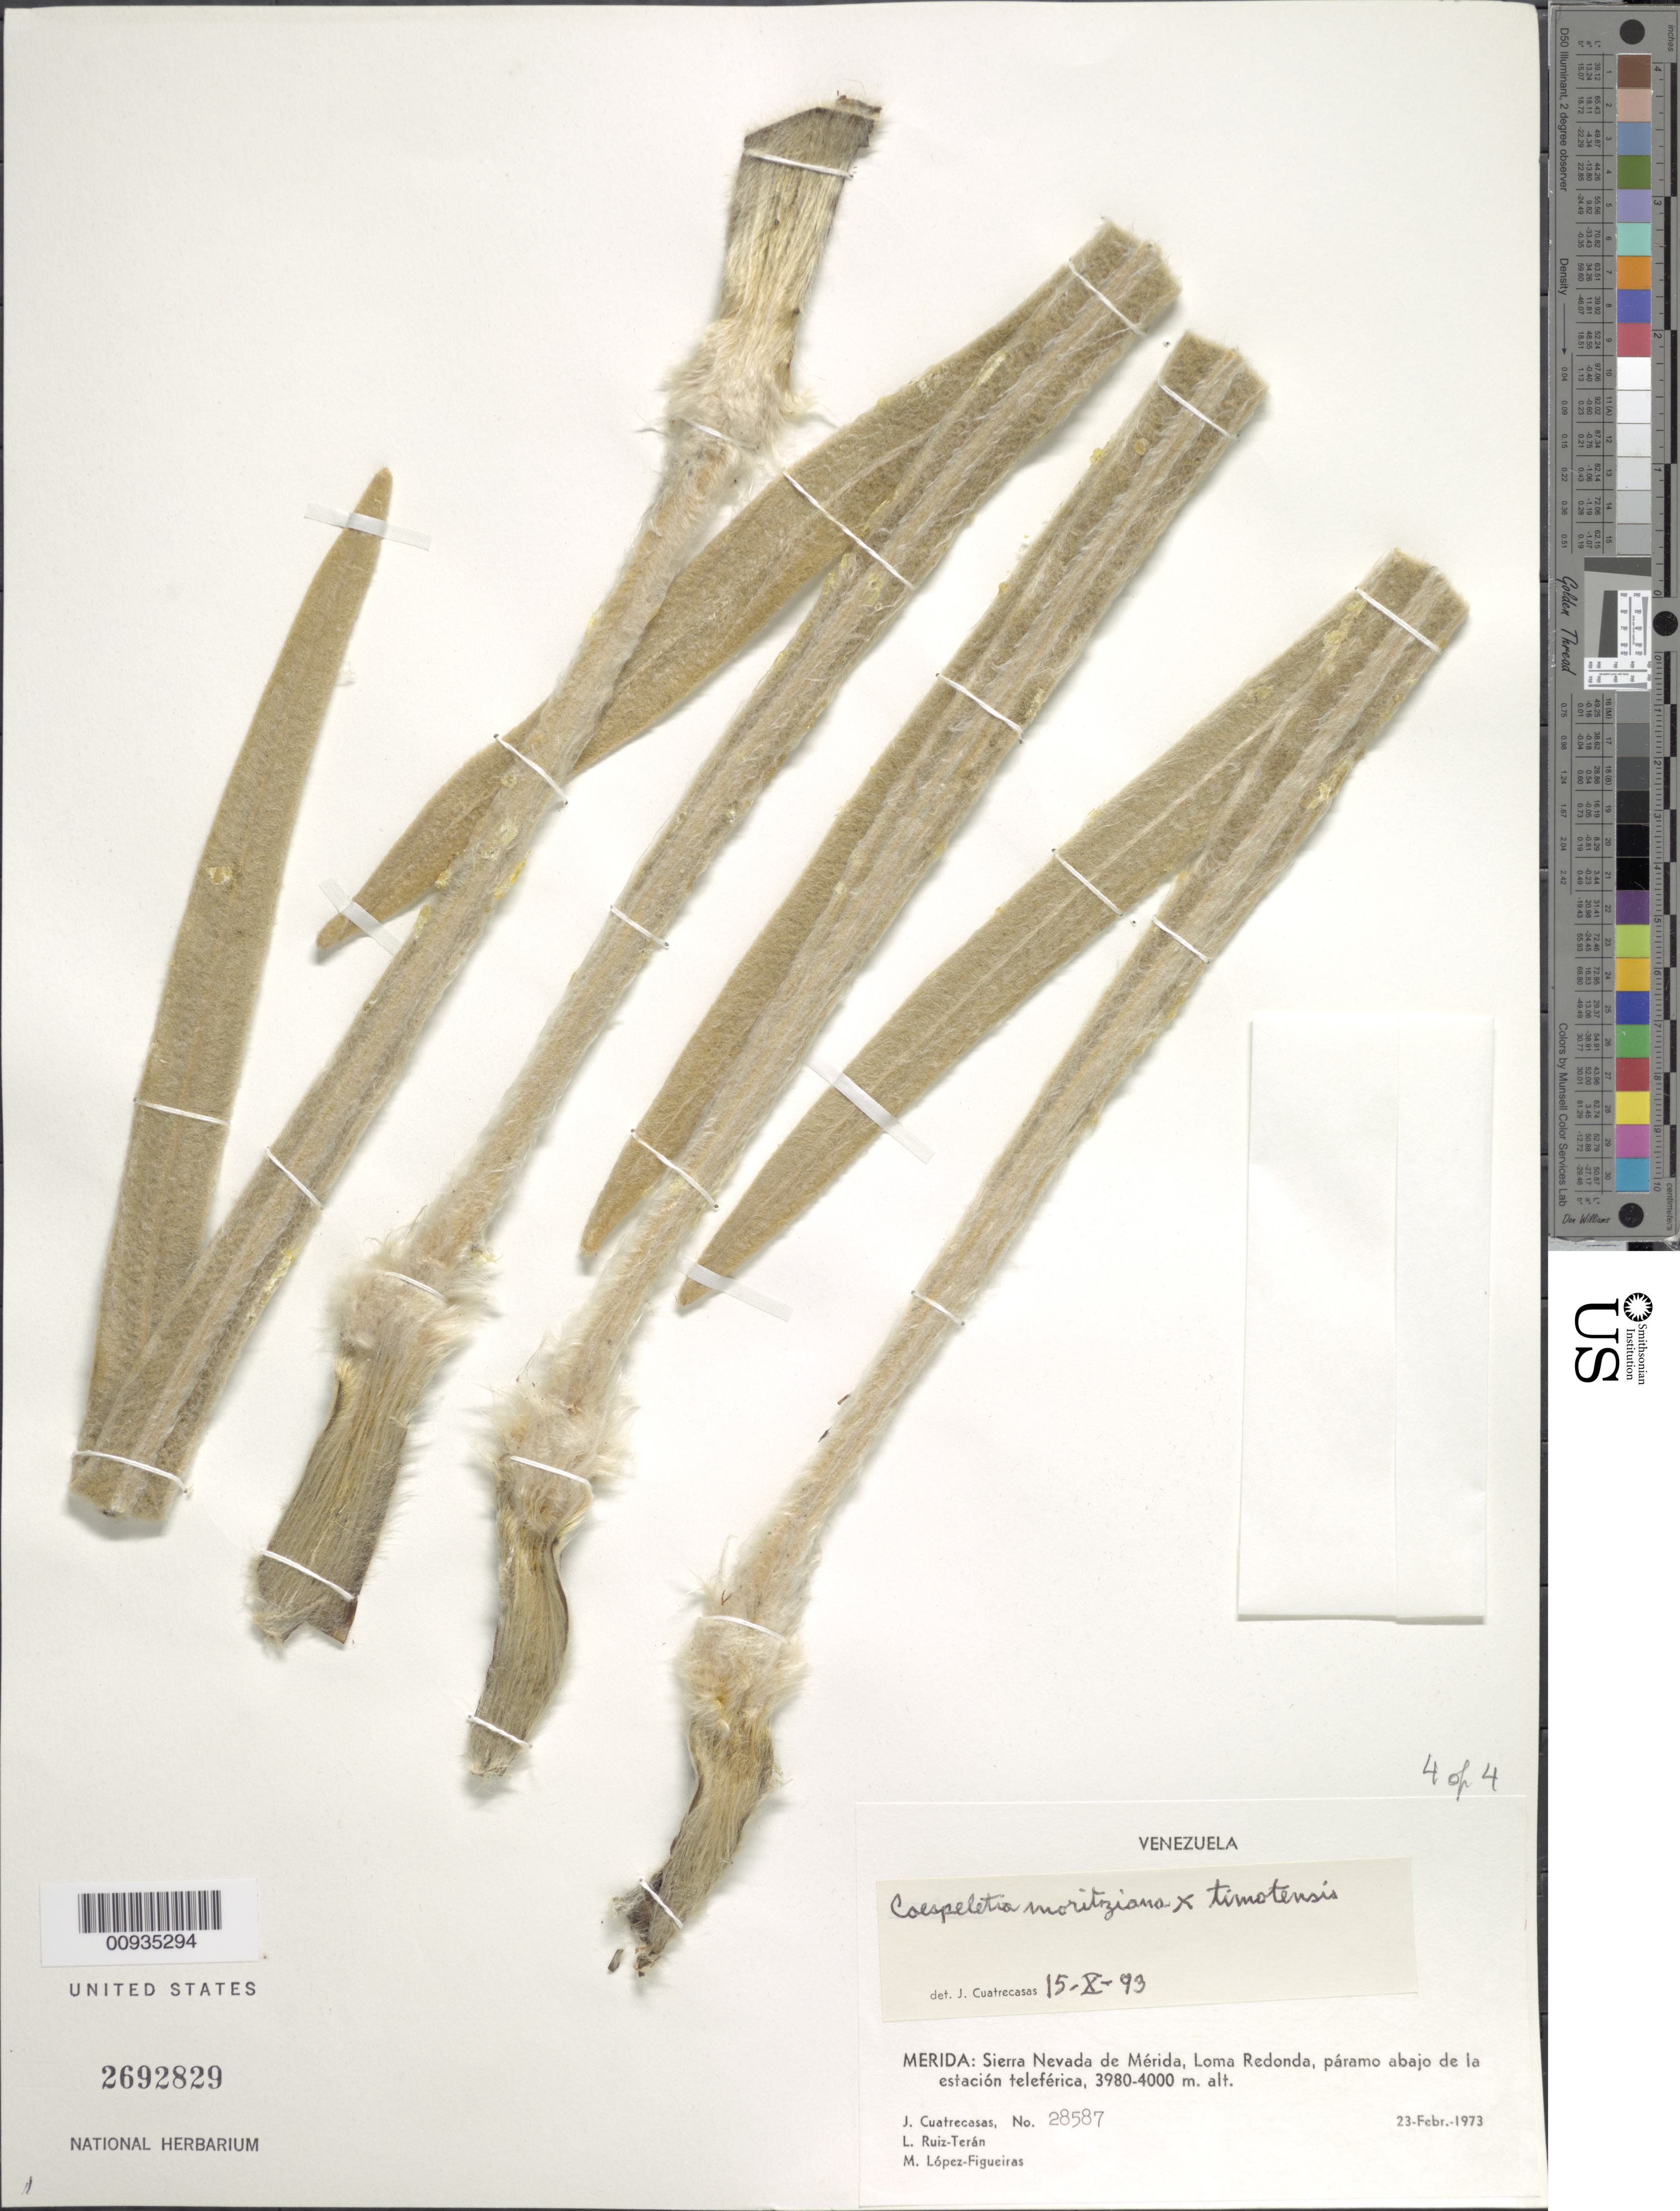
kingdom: Plantae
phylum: Tracheophyta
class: Magnoliopsida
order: Asterales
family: Asteraceae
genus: Coespeletia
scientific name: Coespeletia moritziana x C. timotensis (Cuatrec.) Cuatrec.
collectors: J. Cuatrecasas, L. E. Ruíz-Terán & M. López Figueiras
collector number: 28587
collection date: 1973-02-23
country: Venezuela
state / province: Mérida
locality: Sierra Nevada de Merida, Loma Redonda, paramo abajo de la estacion teleferica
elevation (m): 3980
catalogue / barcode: US 2692829